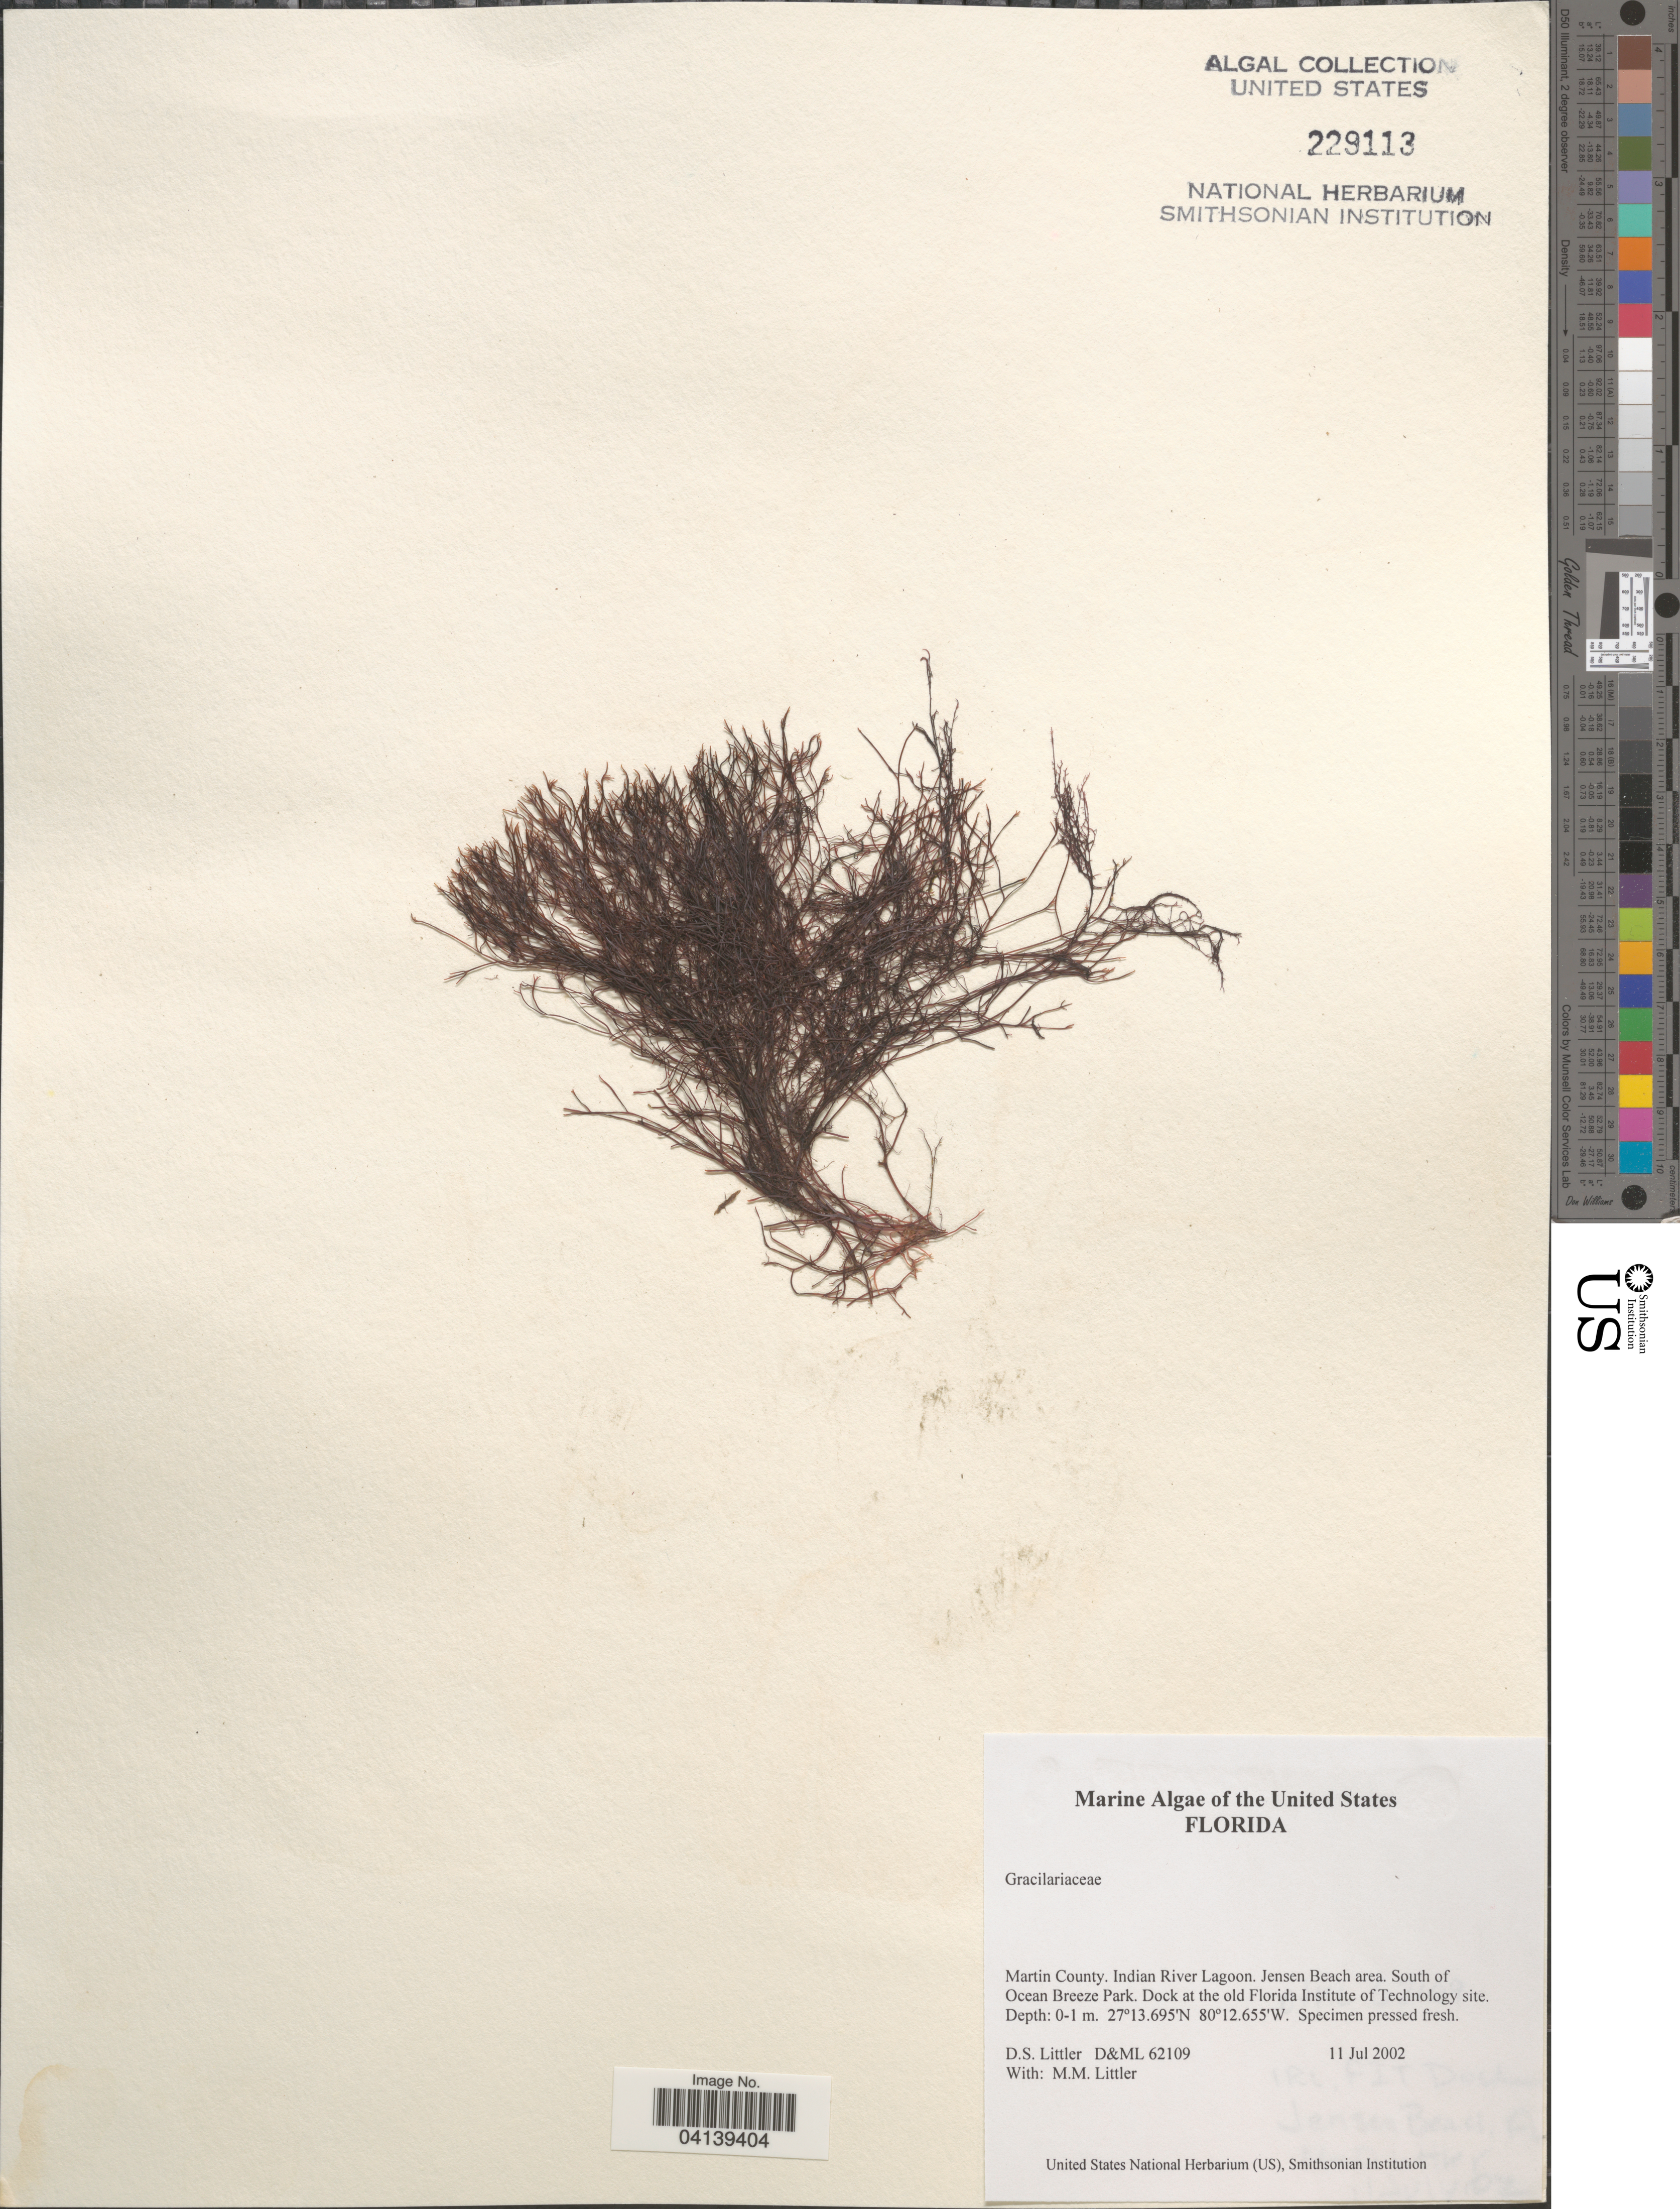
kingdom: Plantae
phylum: Rhodophyta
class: Florideophyceae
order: Gracilariales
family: Gracilariaceae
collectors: D. S. Littler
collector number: D&ML62109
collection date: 2002-07-11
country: United States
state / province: Florida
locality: Martin County. Indian River Lagoon. Jensen Beach area. South of Ocean Breeze Park. Dock at the old Florida Institute of Technology site.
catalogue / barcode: US 229113